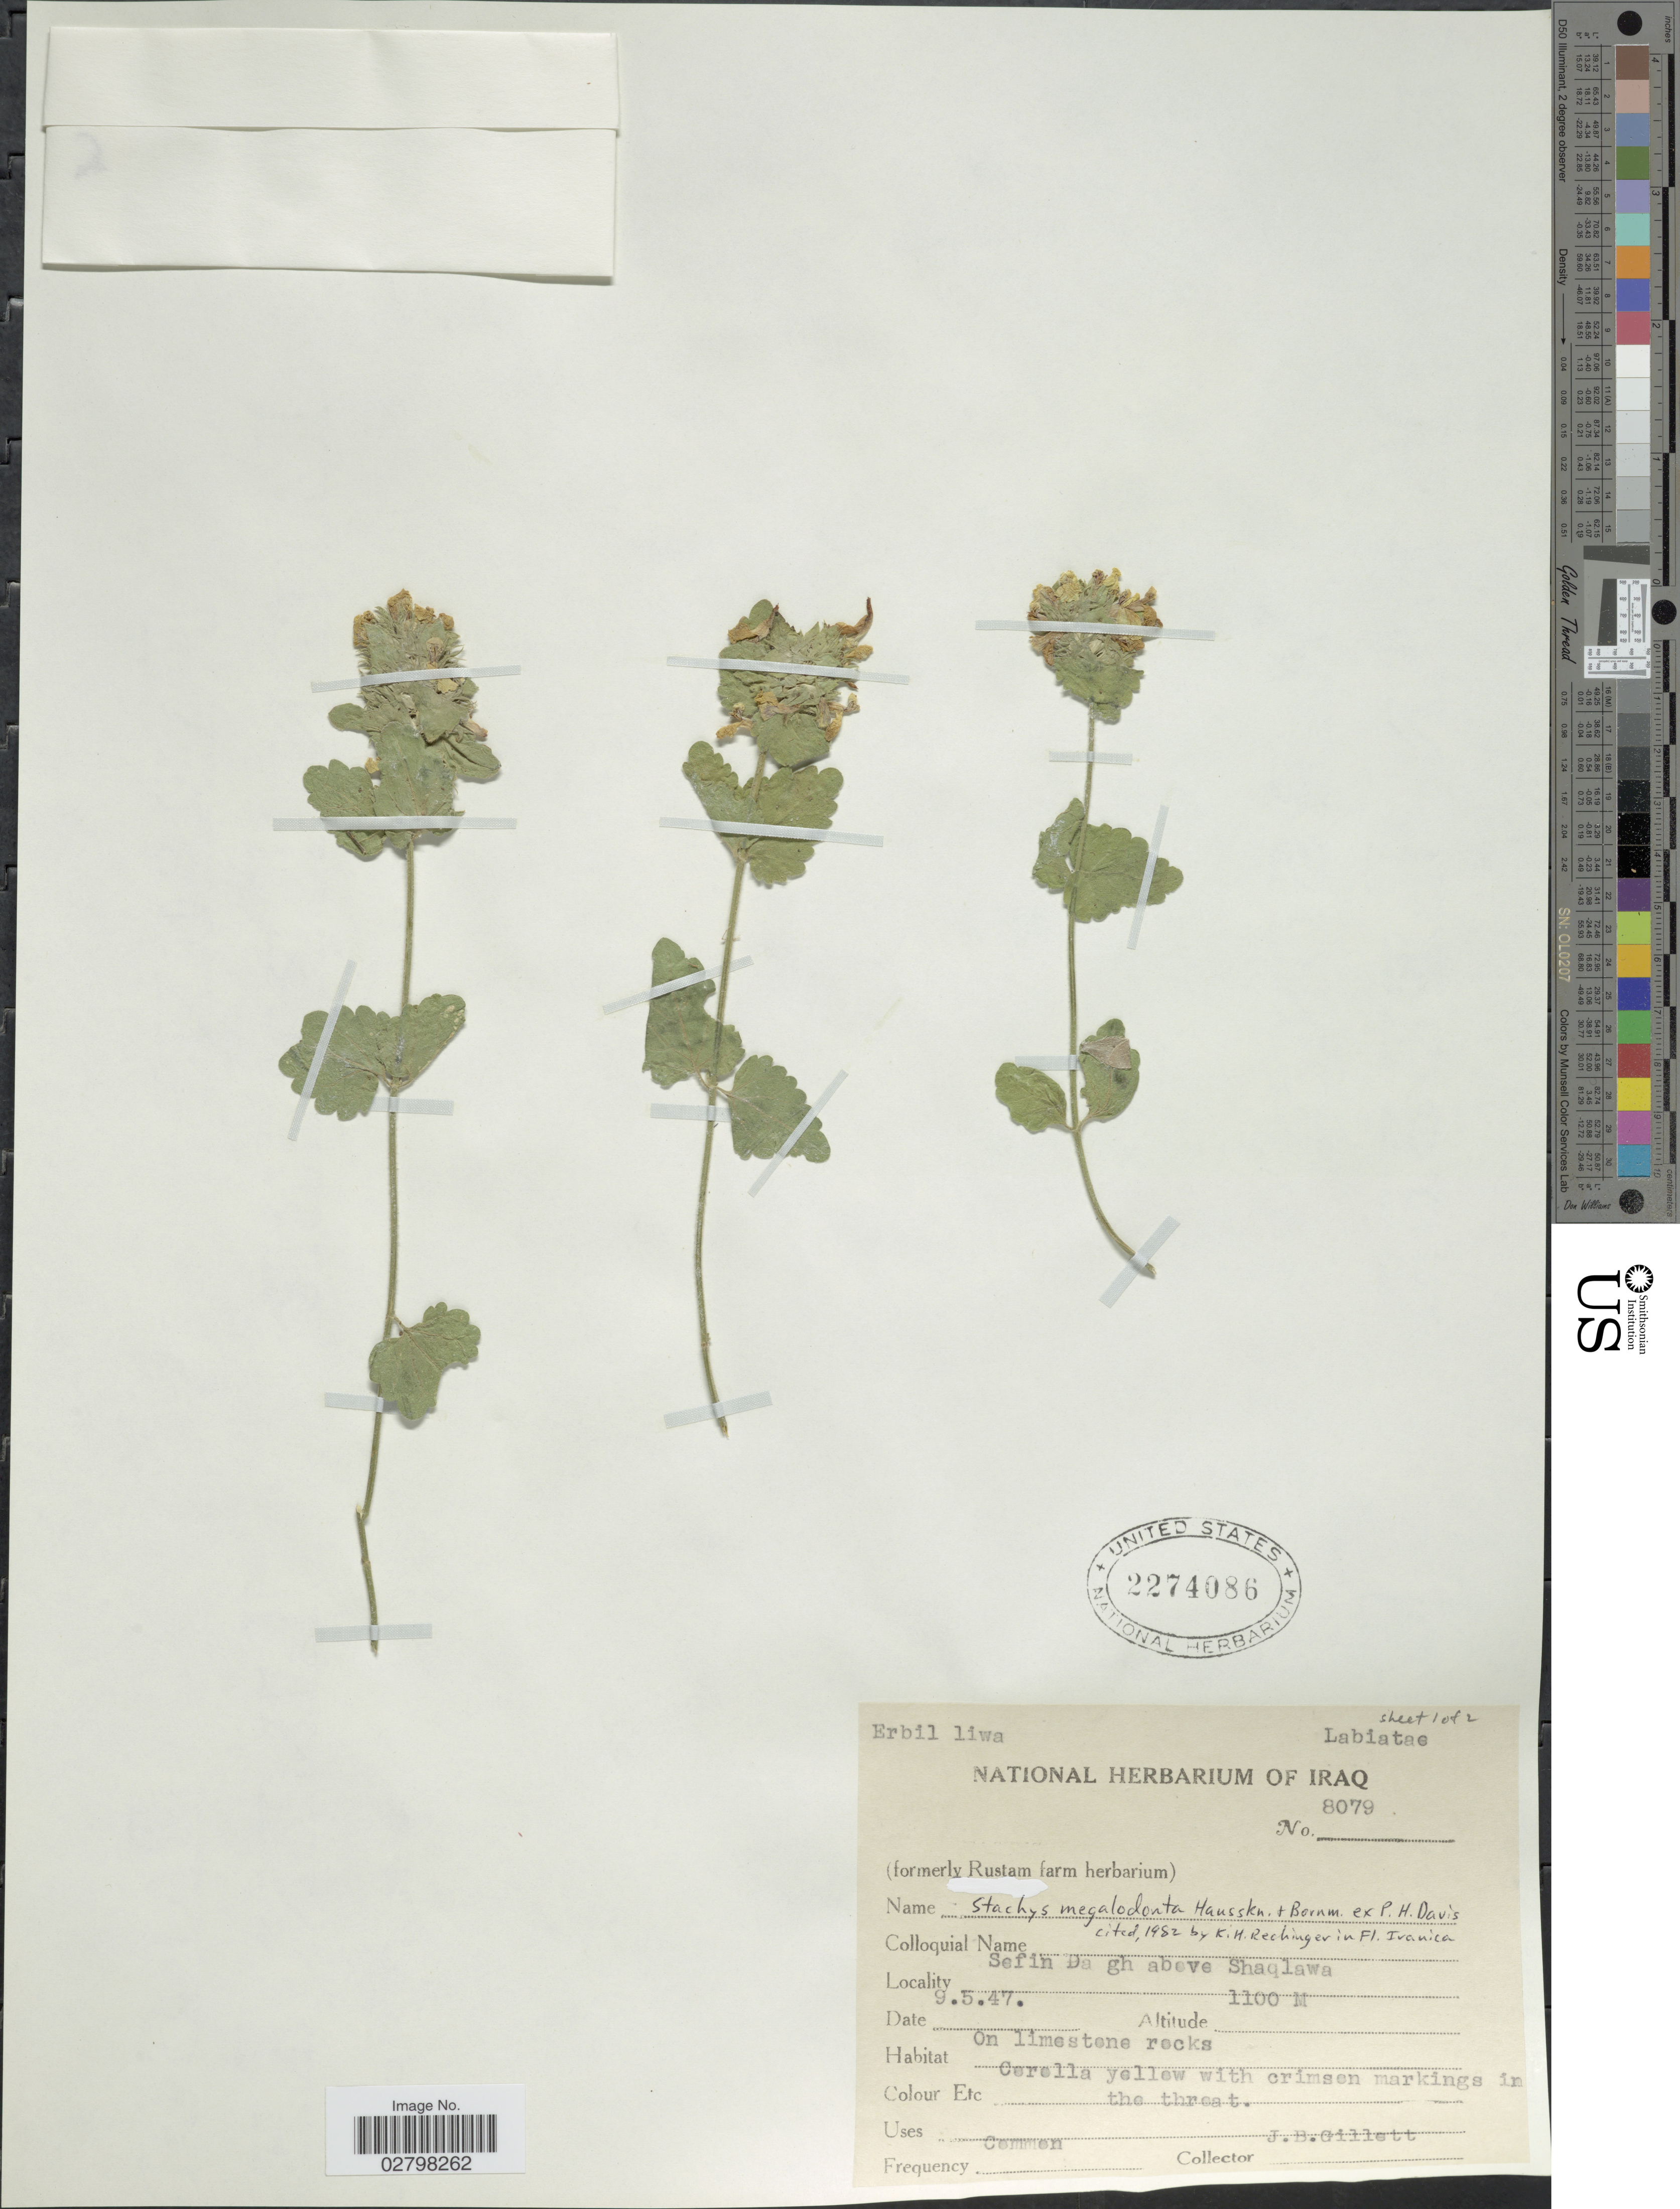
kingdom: Plantae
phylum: Tracheophyta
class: Magnoliopsida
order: Lamiales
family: Lamiaceae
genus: Stachys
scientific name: Stachys megalodonta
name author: Hausskn. & Bornm. ex Davis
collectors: J. B. Gillett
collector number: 8079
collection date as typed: Transcribed d/m/y: 9/5/47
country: Iraq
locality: Erbil liwa. Sefin Dagh above Shaqlawa.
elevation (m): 1100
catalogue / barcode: US 2274086